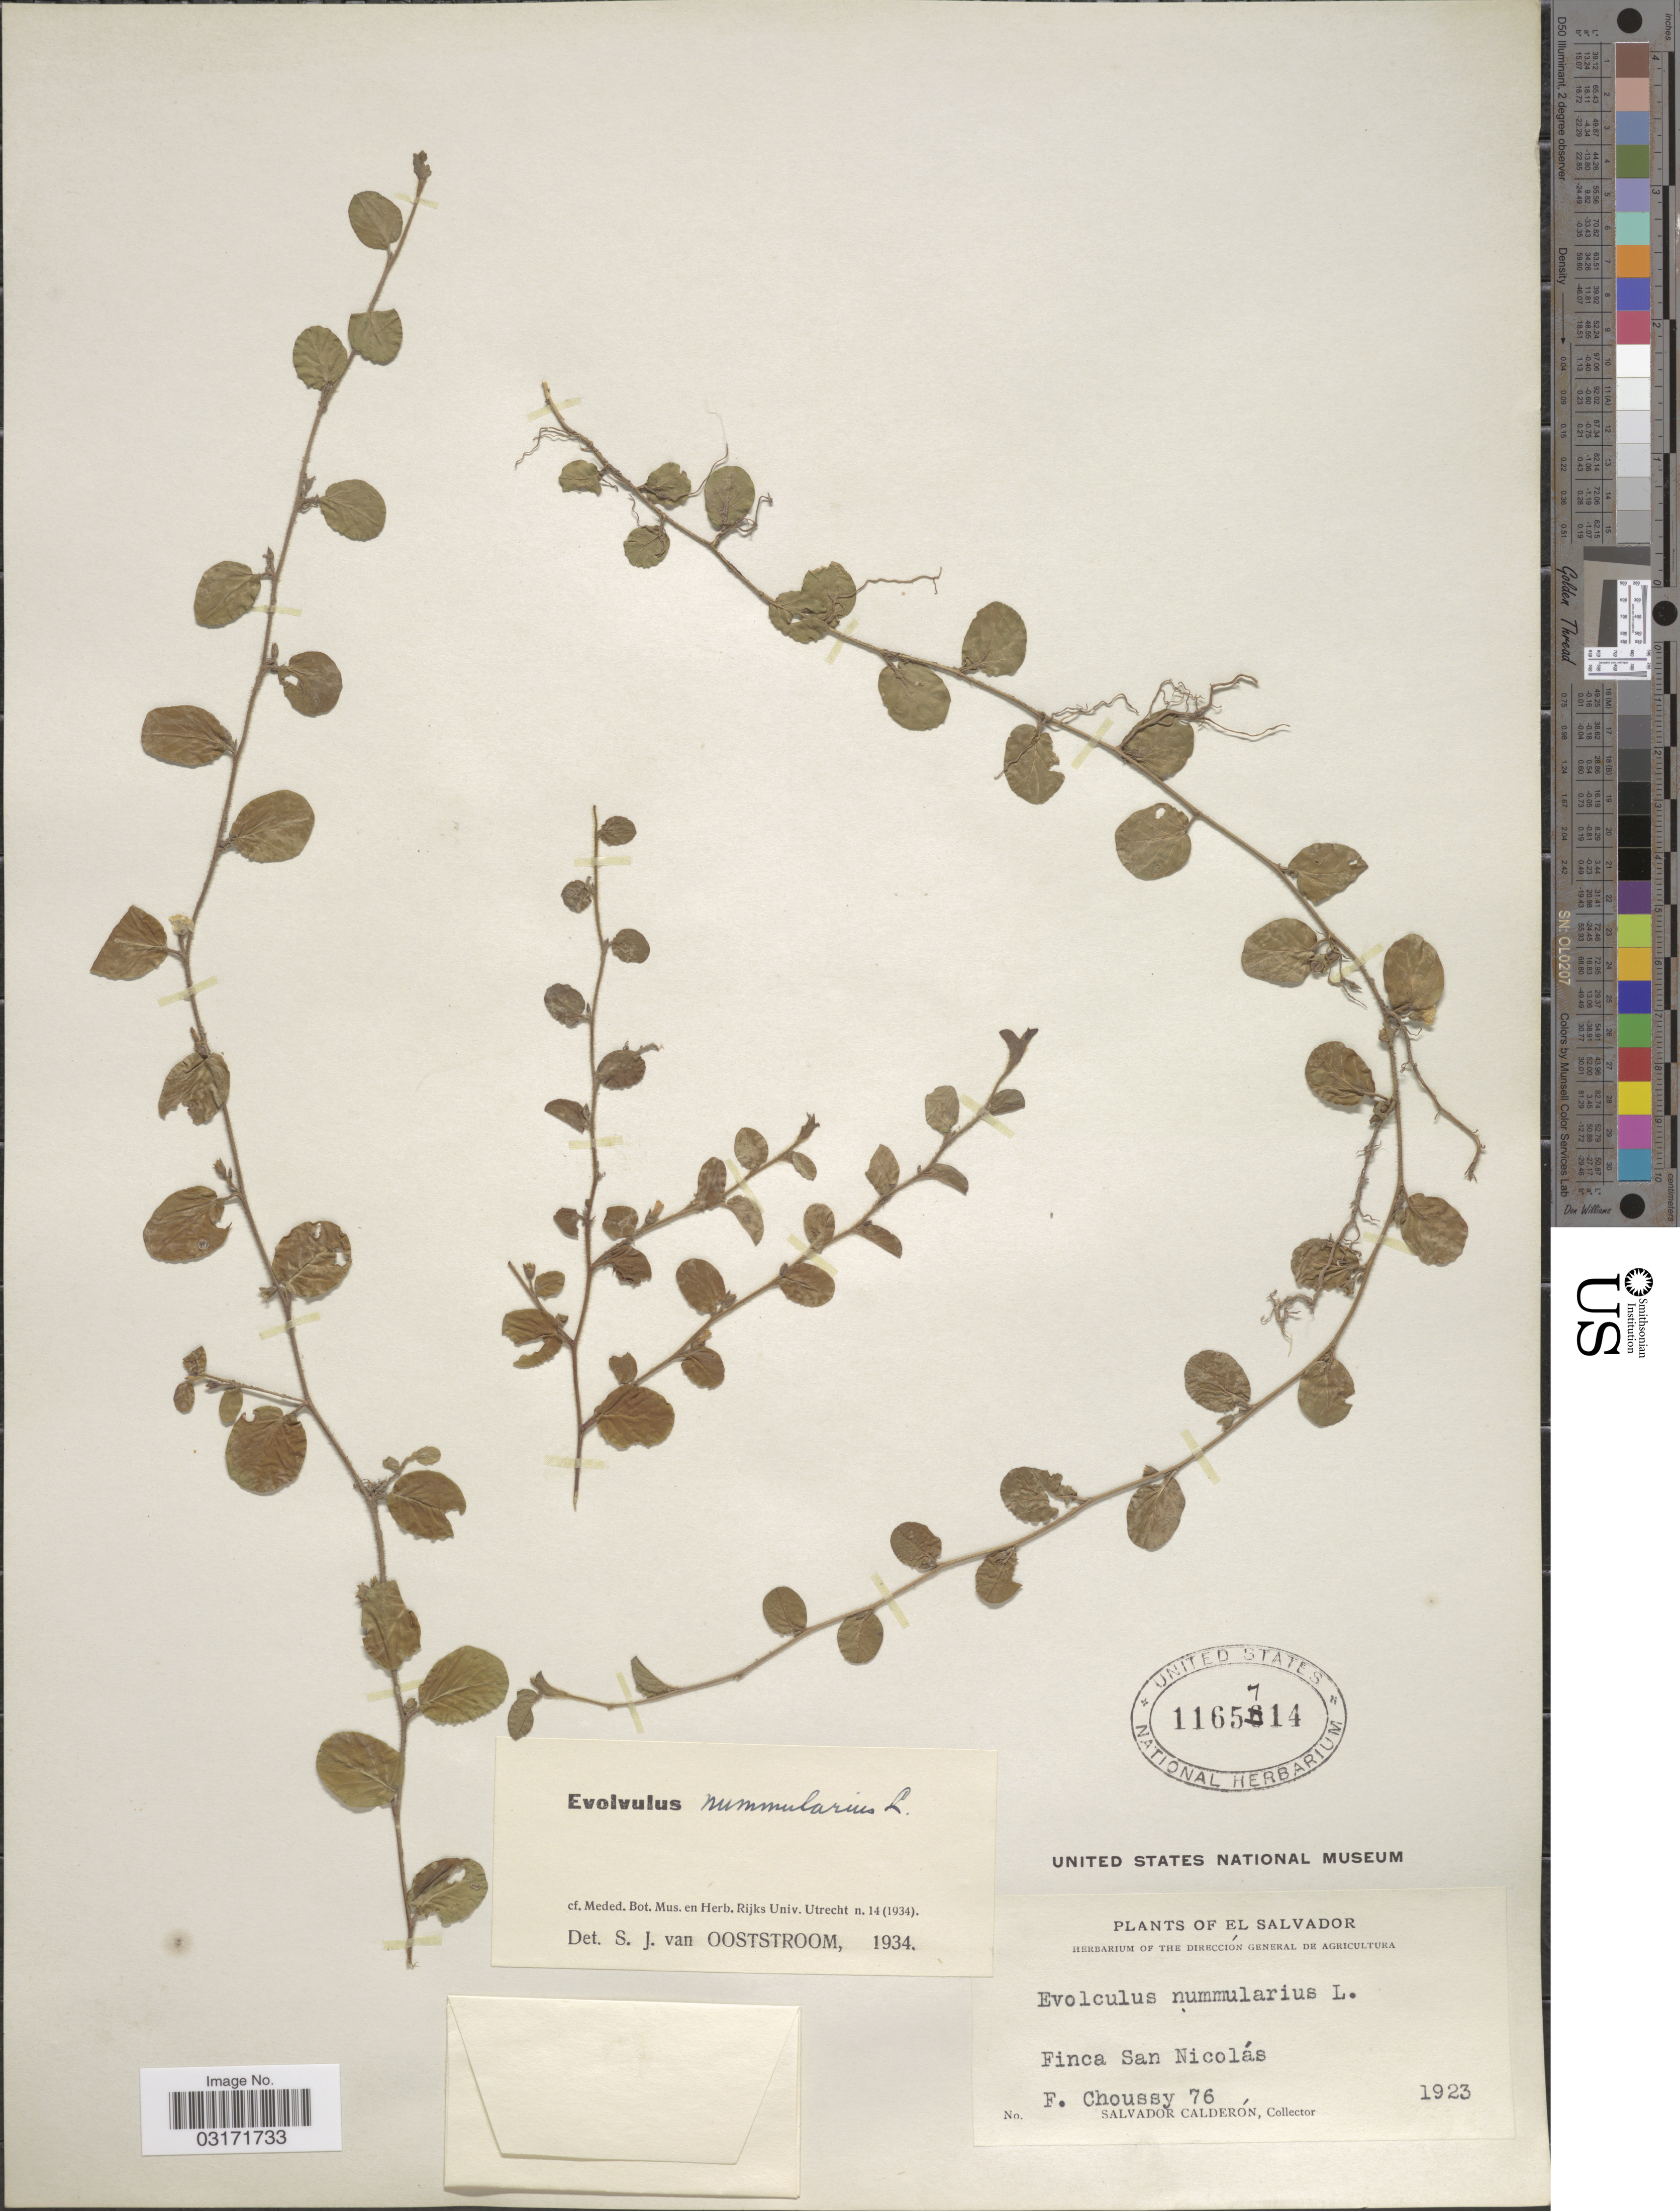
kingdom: Plantae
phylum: Tracheophyta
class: Magnoliopsida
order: Solanales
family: Convolvulaceae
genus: Evolvulus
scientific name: Evolvulus nummularius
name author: (L.) L.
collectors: F. Choussy & S. Calderón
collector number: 76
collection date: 1923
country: El Salvador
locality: Finca San Nicolás.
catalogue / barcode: US 1165714